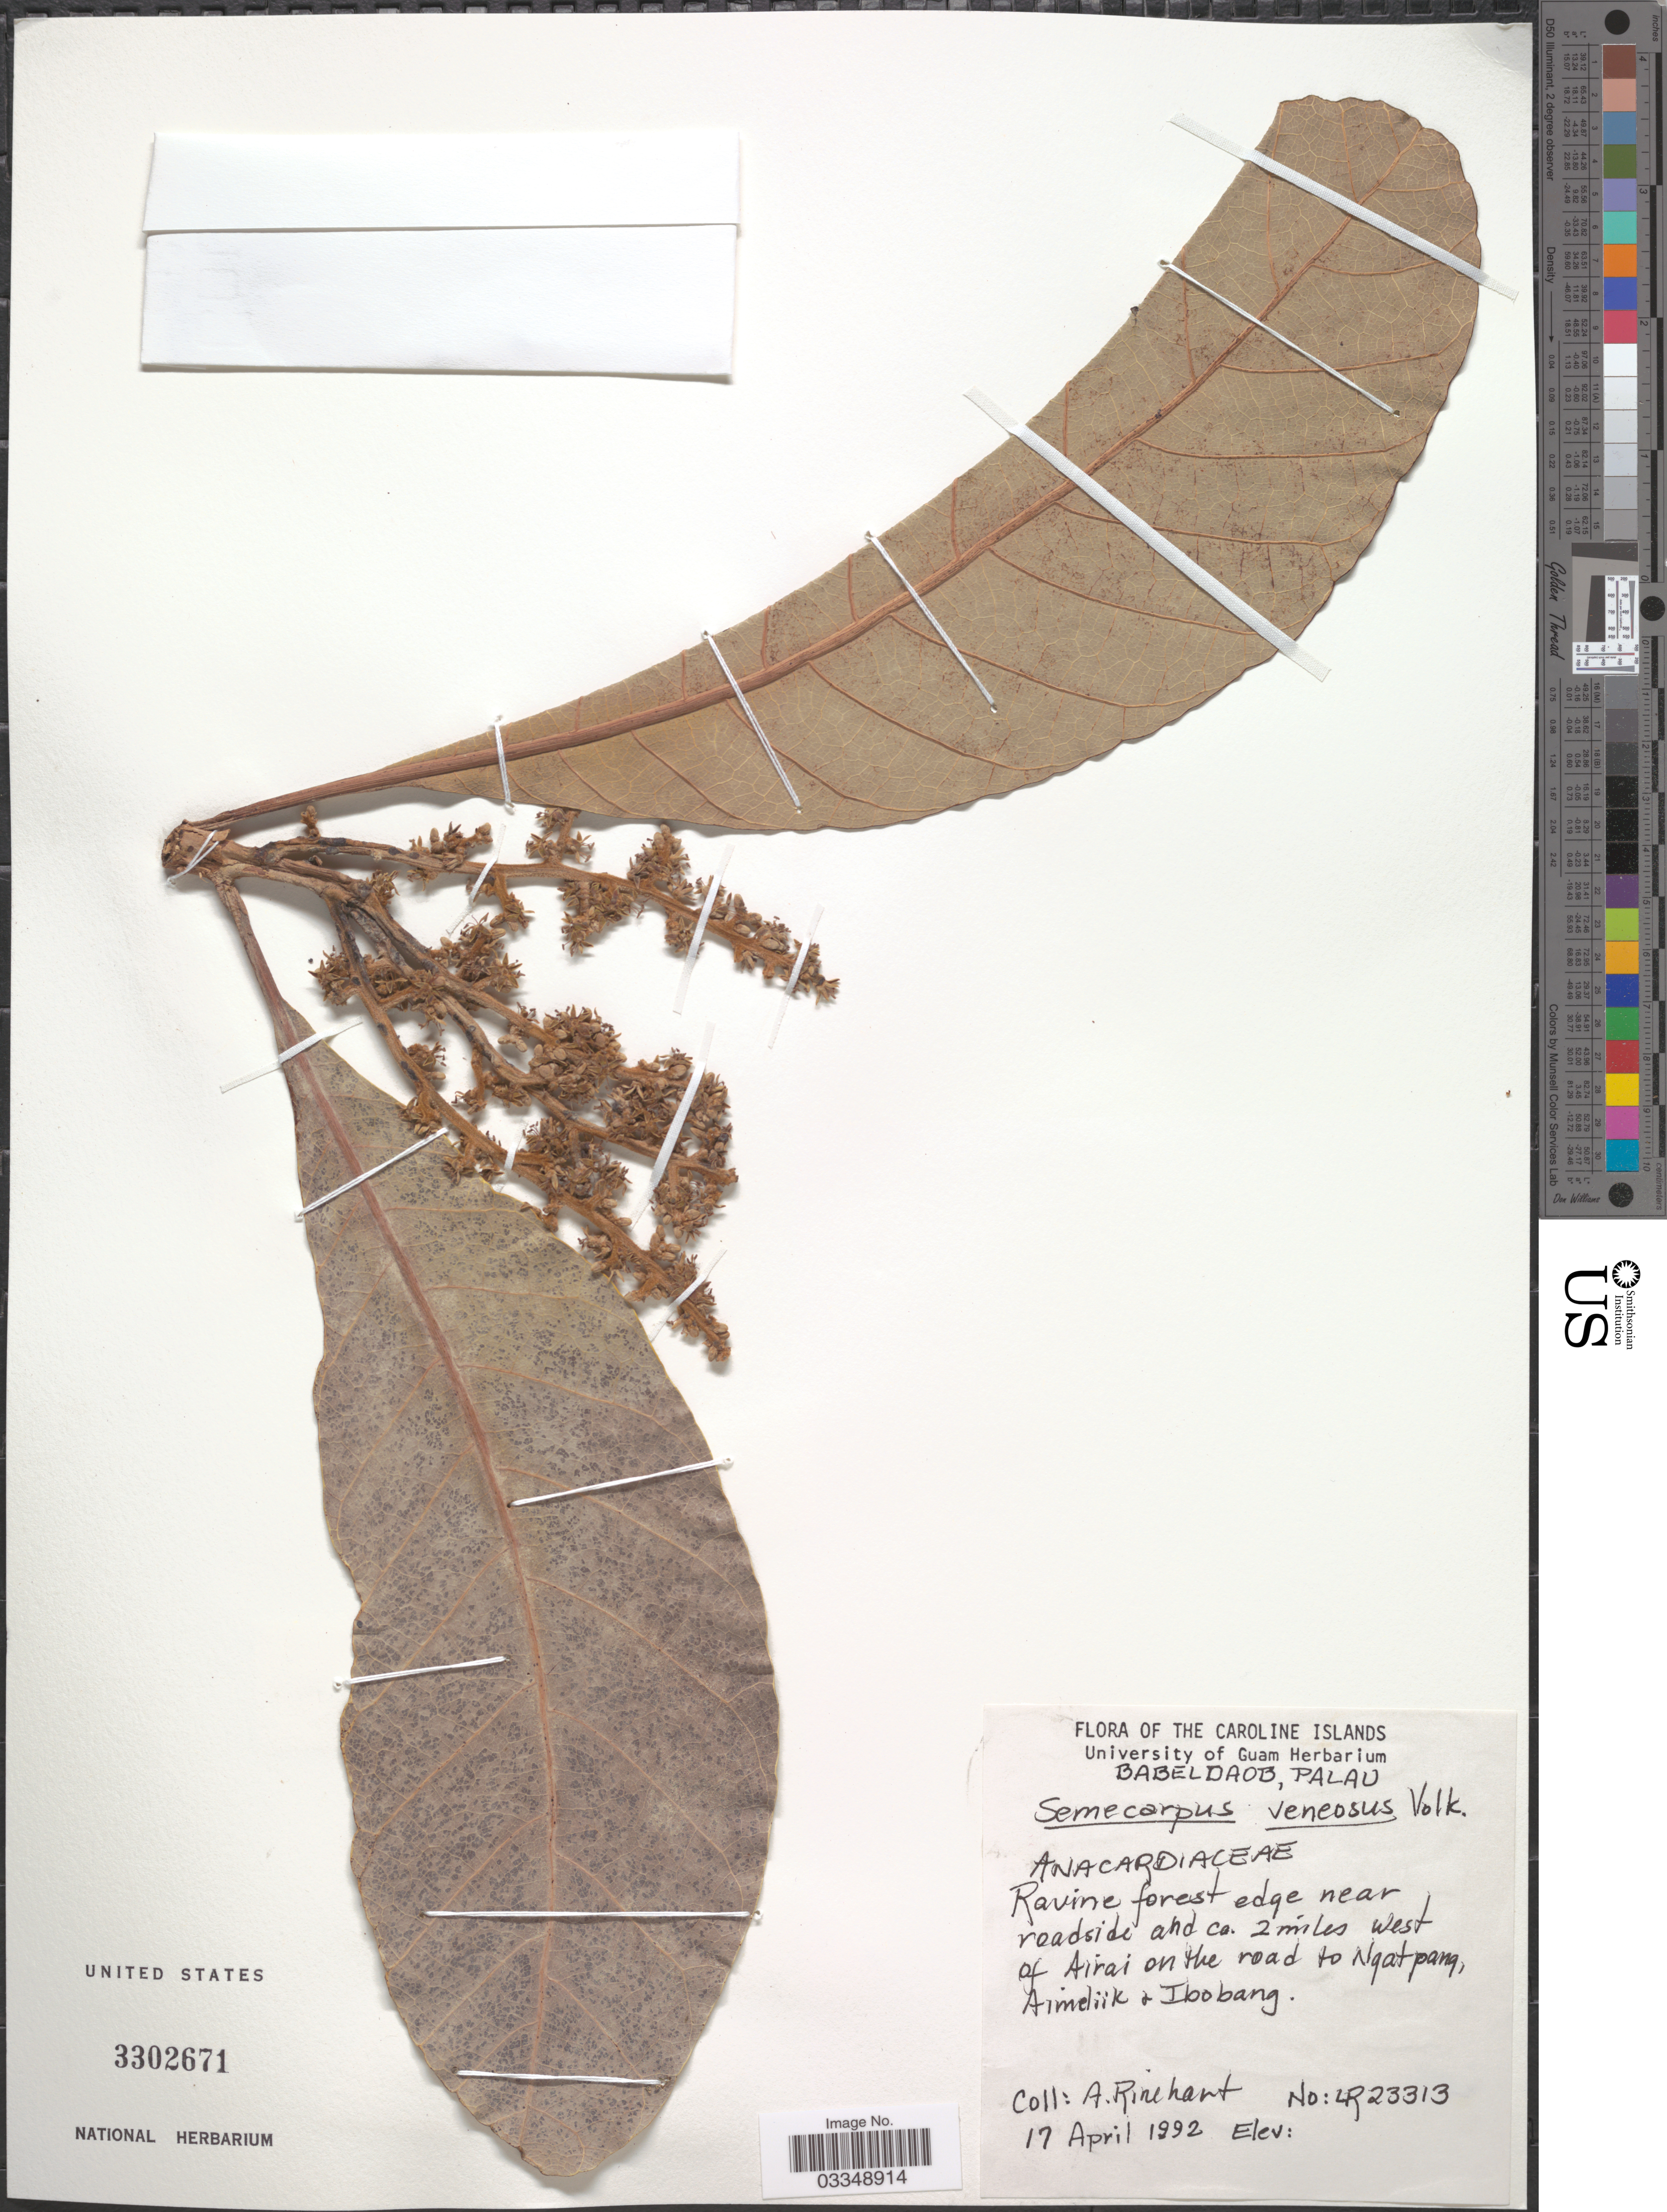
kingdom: Plantae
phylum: Tracheophyta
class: Magnoliopsida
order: Sapindales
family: Anacardiaceae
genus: Semecarpus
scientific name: Semecarpus venenosus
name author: Volk.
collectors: A. Rinehart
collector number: LR23313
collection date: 1992-04-17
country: Palau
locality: The Caroline Islands. Babeldaob, Palau. Ravine forest edge near roadside and ca. 2 miles west of Airai on the road to Ngatpang, Aimeliik & Ibobang.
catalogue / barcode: US 3302671